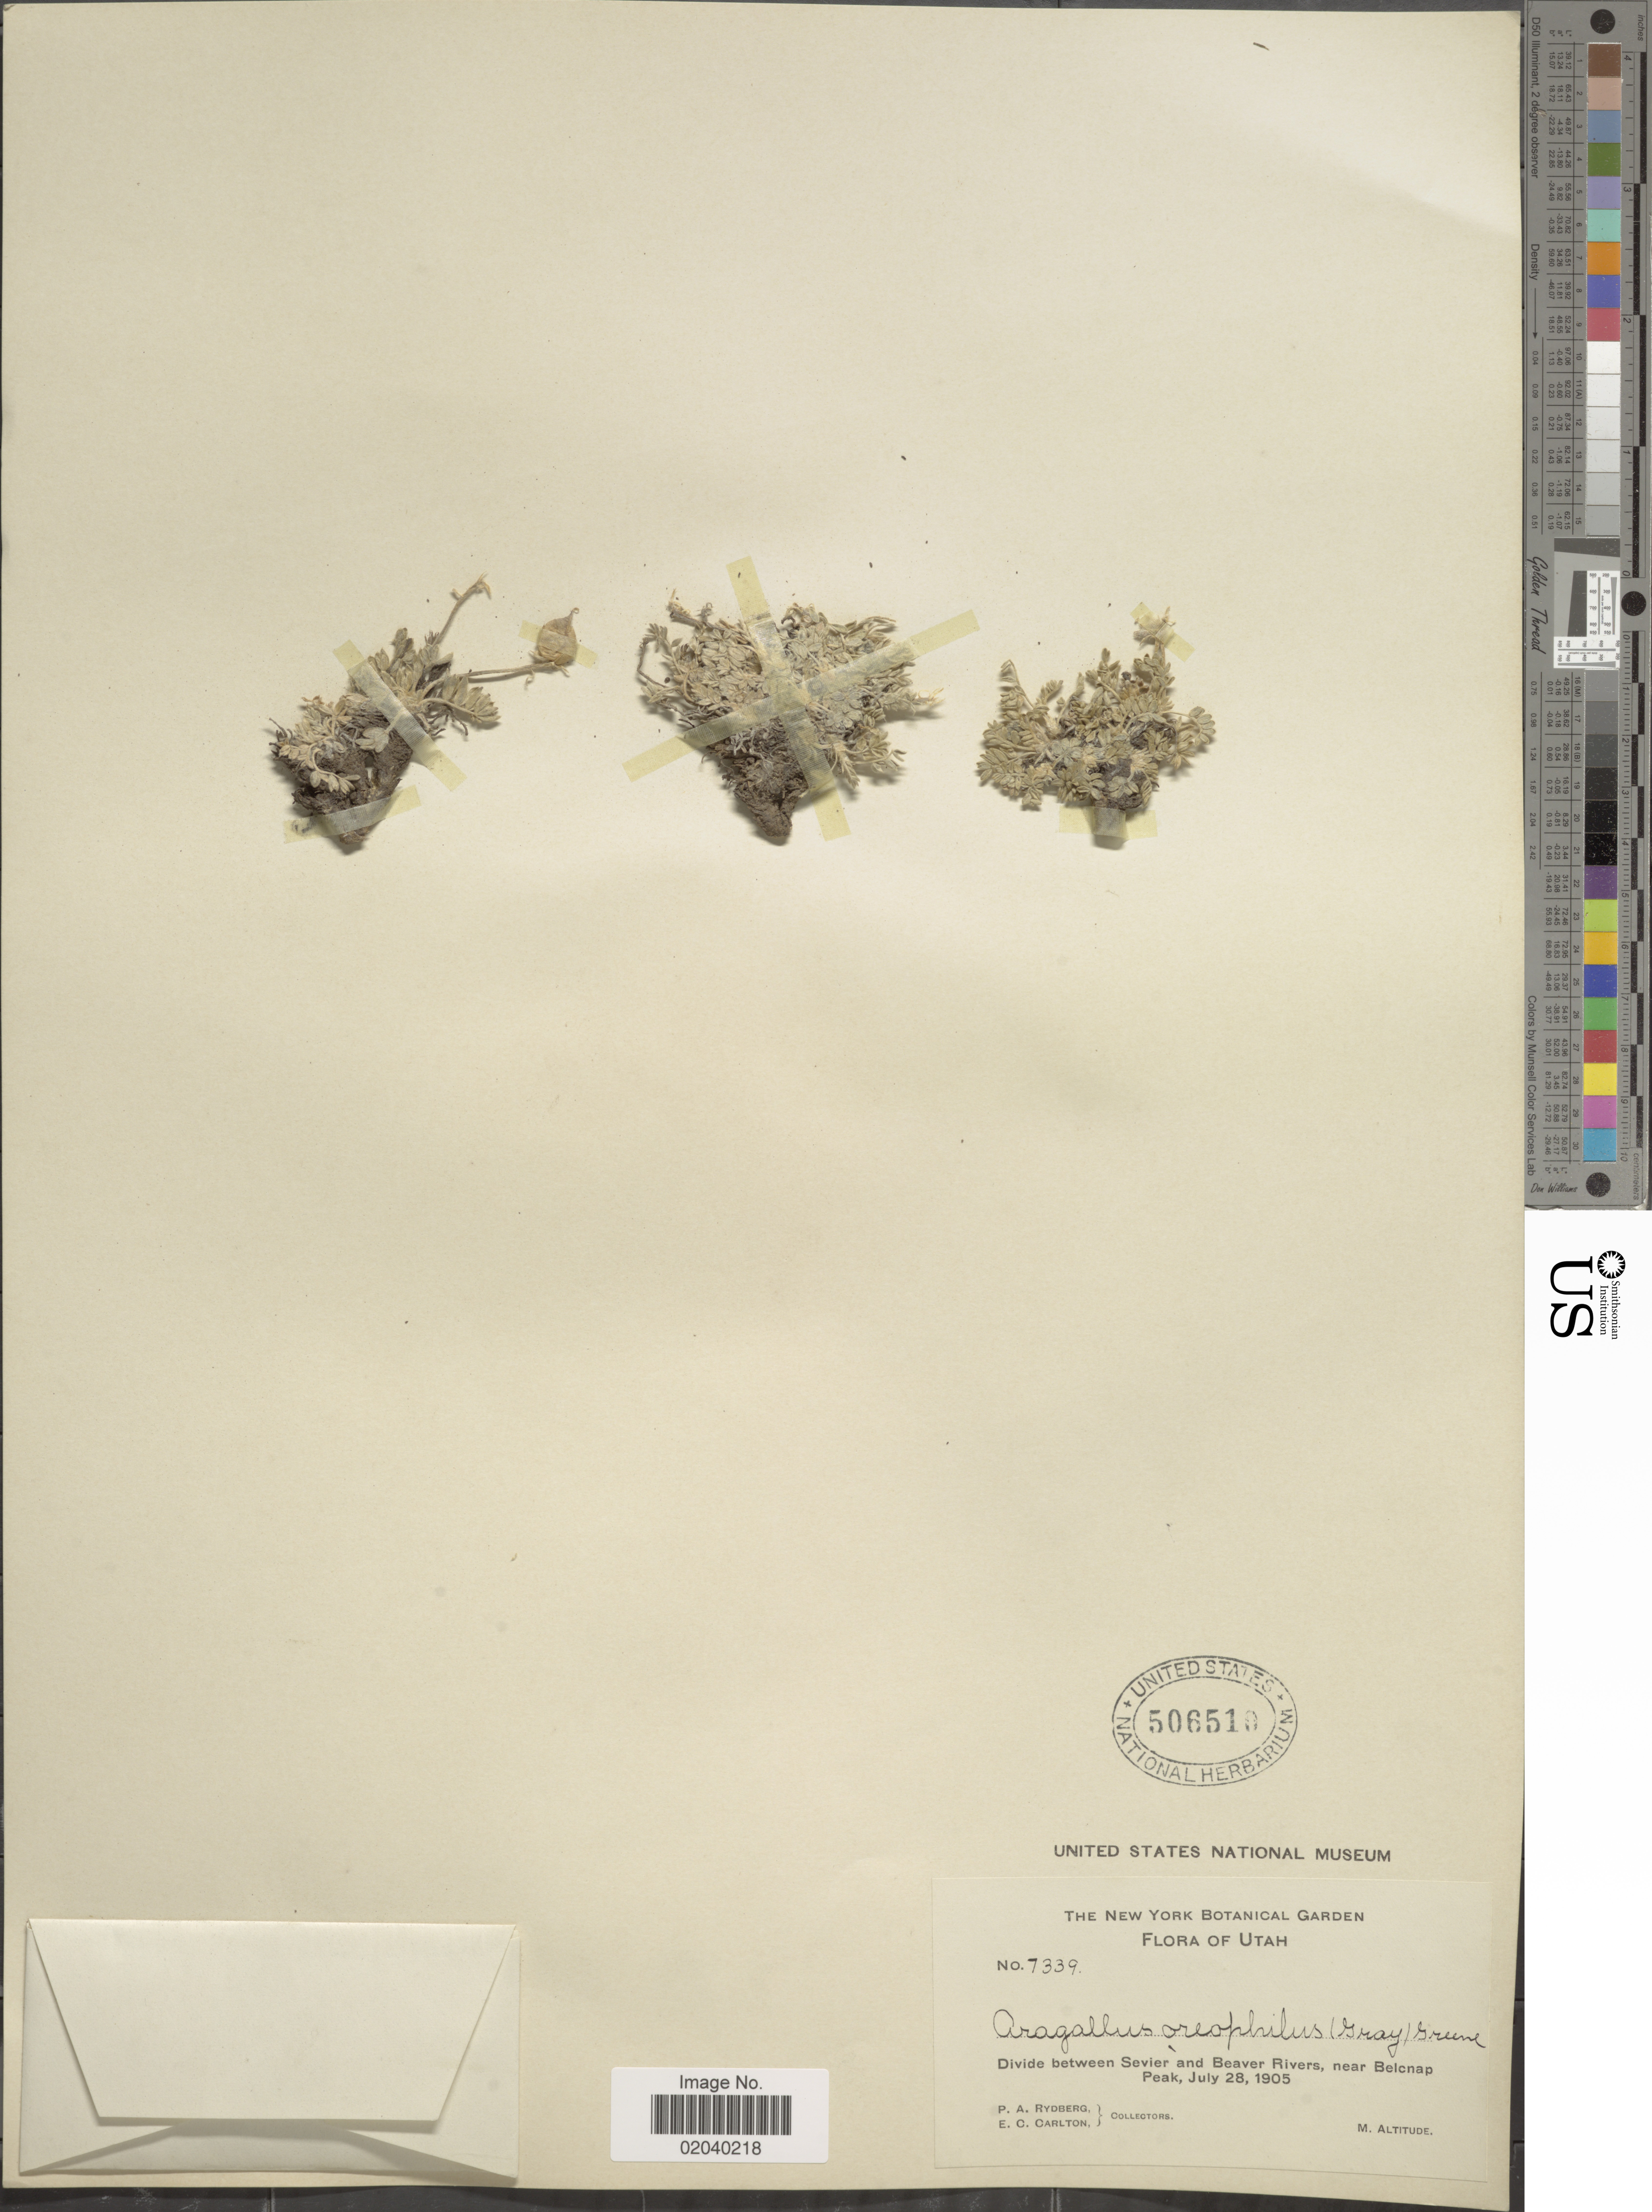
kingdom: Plantae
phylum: Tracheophyta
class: Magnoliopsida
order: Fabales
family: Fabaceae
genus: Oxytropis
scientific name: Oxytropis oreophila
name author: A. Gray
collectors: P. A. Rydberg & E. Carlton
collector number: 7339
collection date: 1905-07-28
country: United States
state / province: Utah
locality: Divide between Sevier and Beaver Rivers, near Belcnap Peak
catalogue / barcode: US 506510